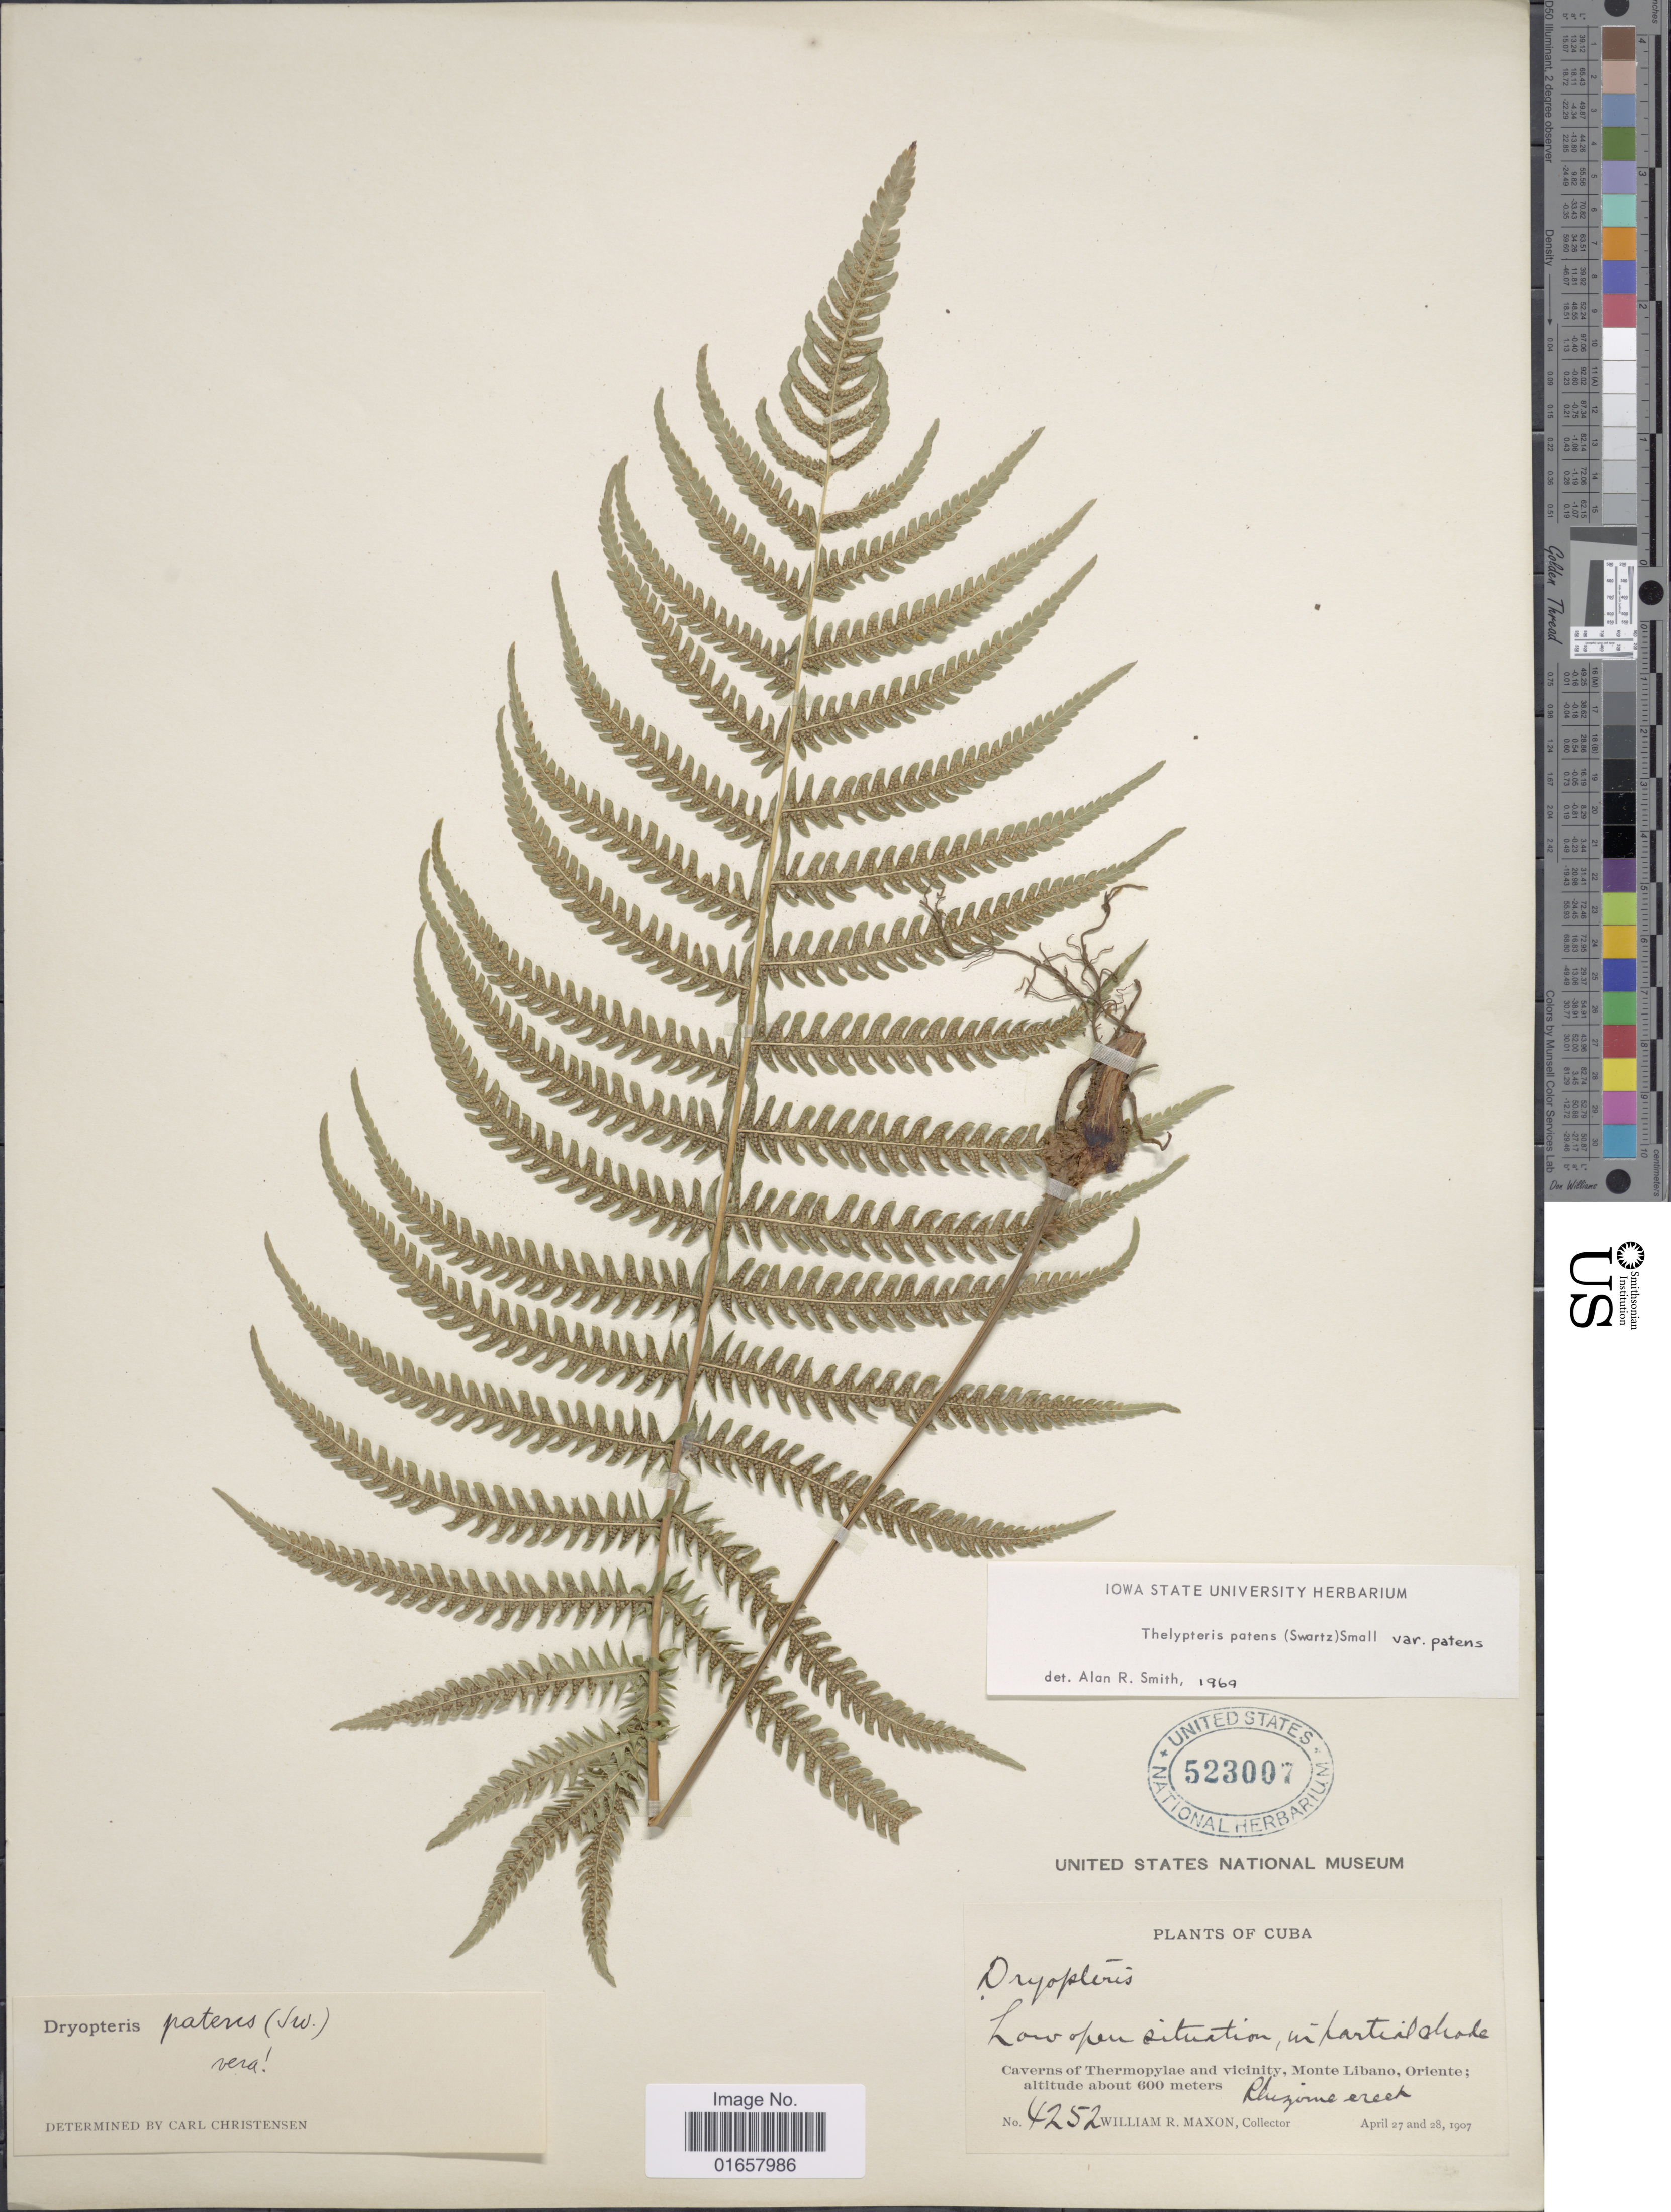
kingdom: Plantae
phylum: Tracheophyta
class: Polypodiopsida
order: Polypodiales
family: Thelypteridaceae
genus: Christella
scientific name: Christella patens var. patens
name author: (Sw.) Holttum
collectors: W. R. Maxon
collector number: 4252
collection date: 1907-04-24/1907-04-28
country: Cuba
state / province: Oriente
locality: Cuba, Caverns of Thermopylae and vicinity, Monte Libano, Oriente. Rhizone crech.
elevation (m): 600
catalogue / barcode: US 523007